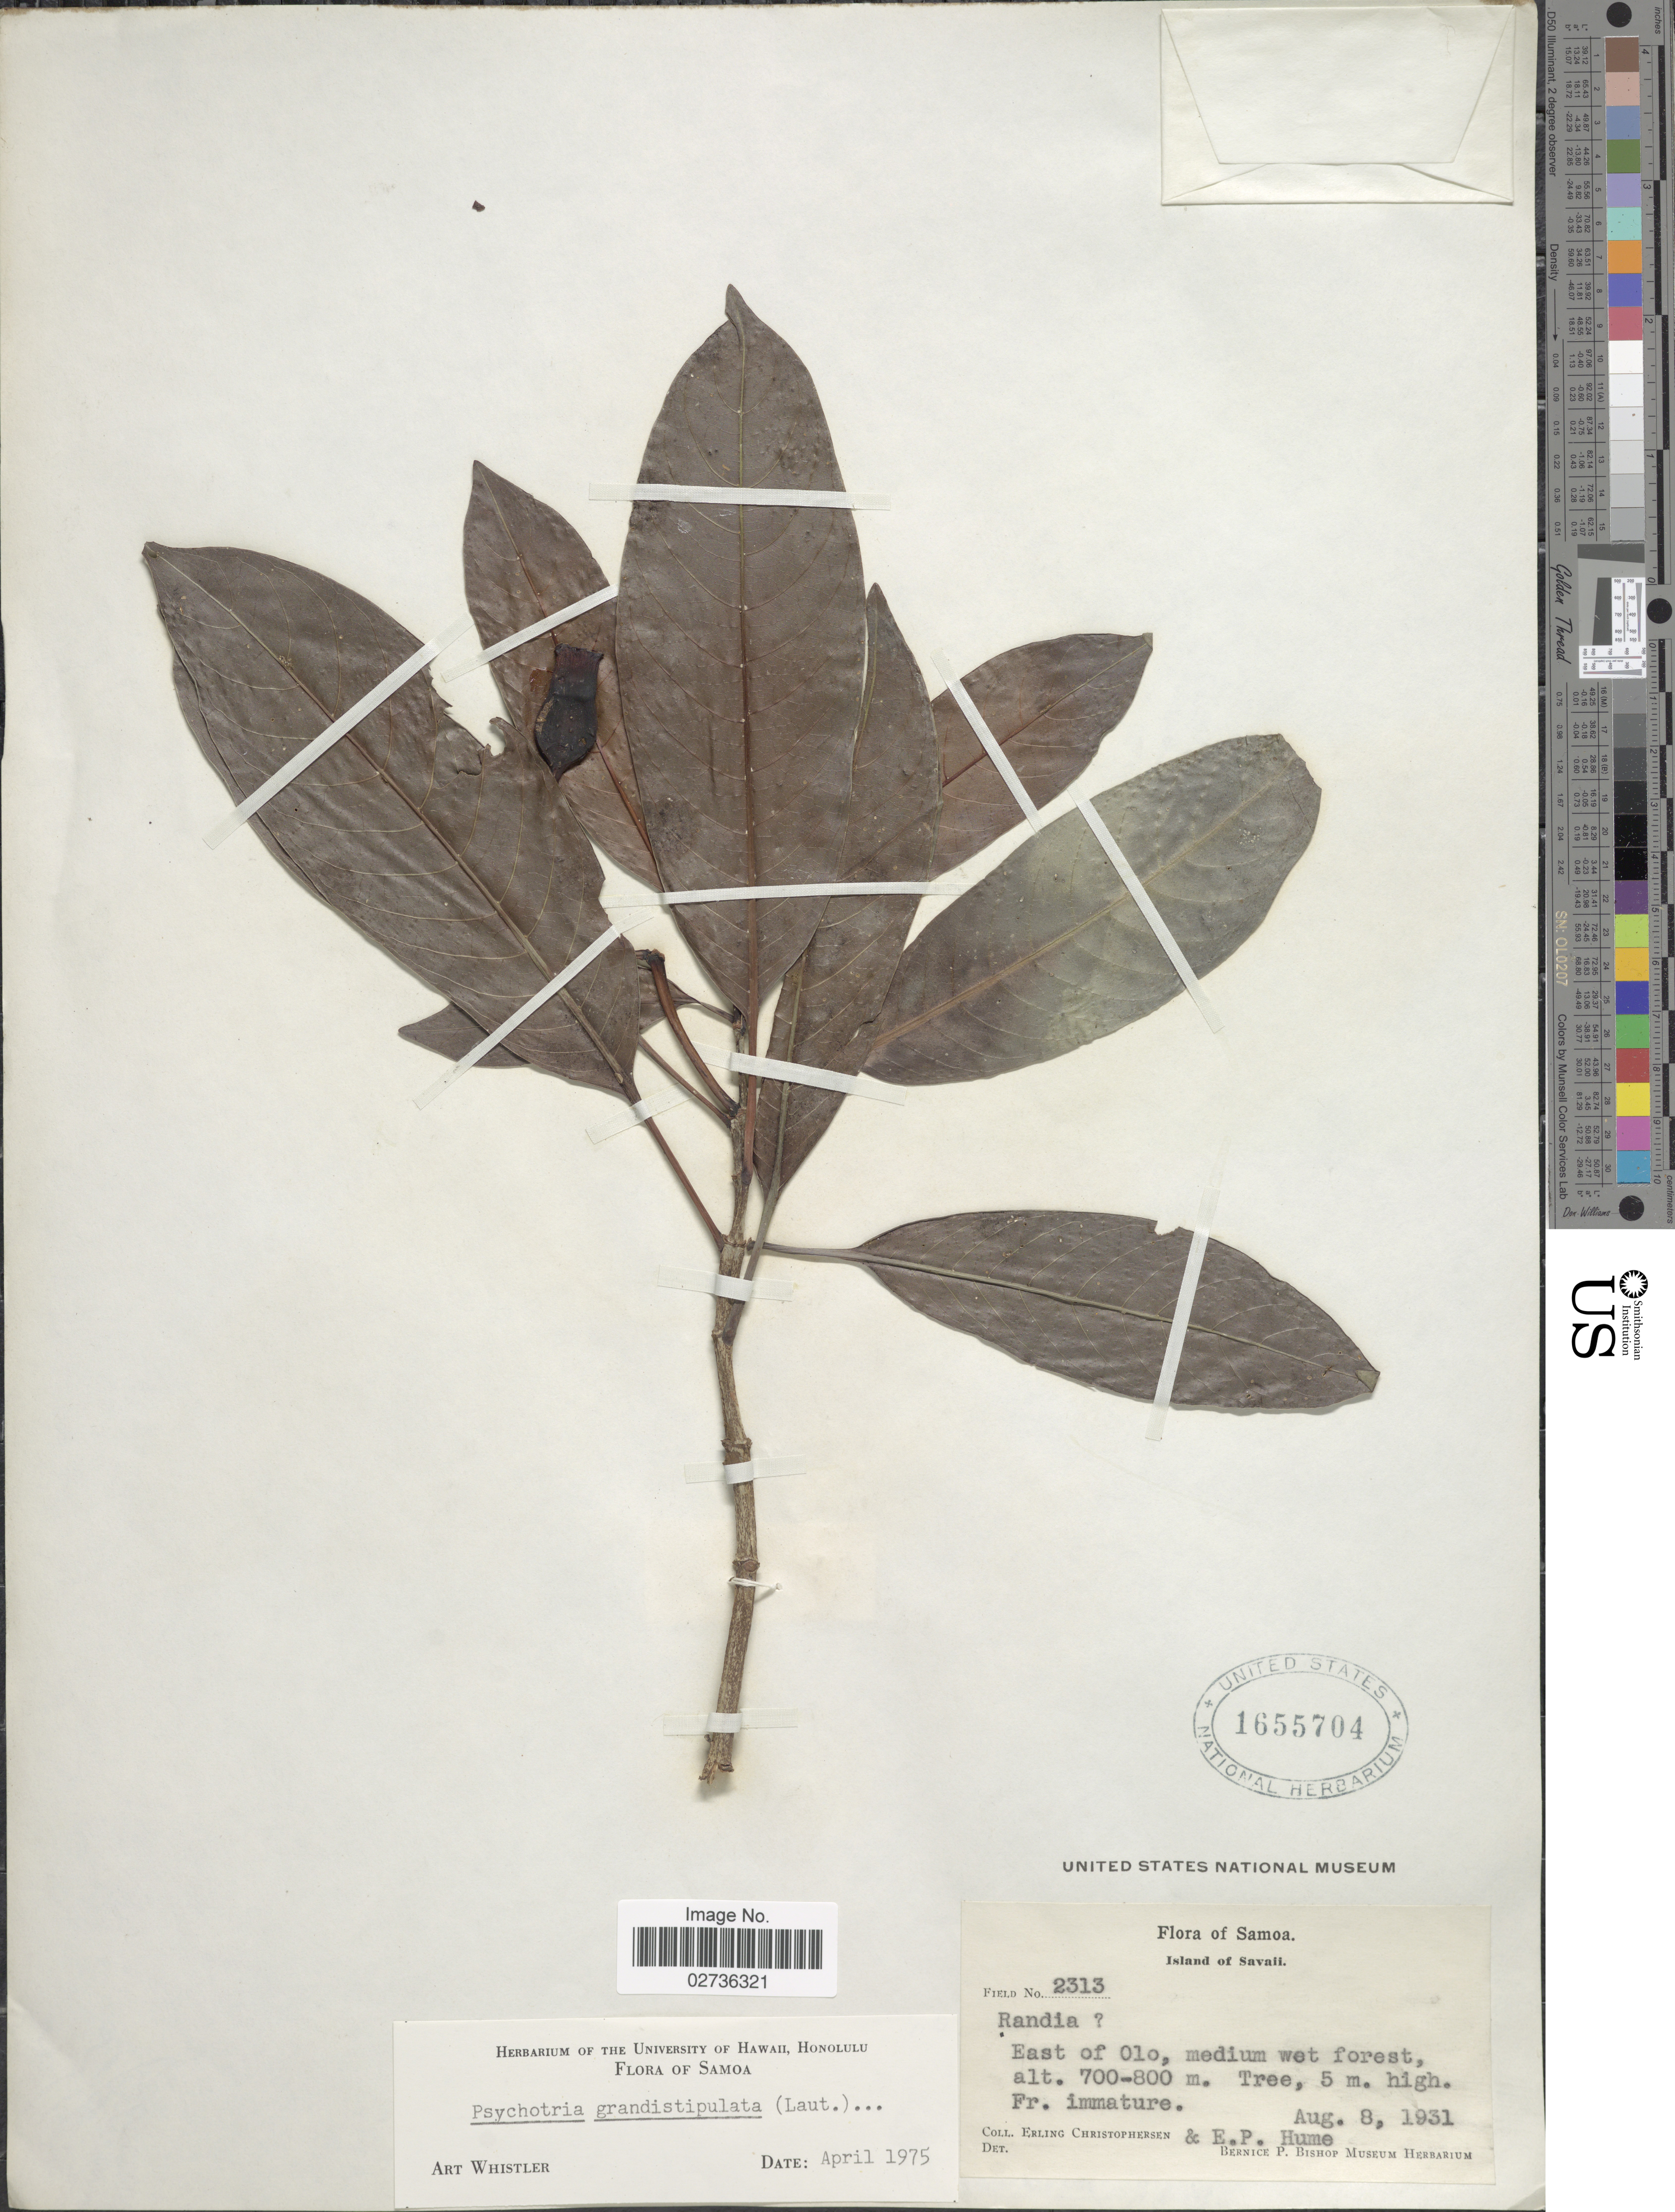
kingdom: Plantae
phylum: Tracheophyta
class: Magnoliopsida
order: Gentianales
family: Rubiaceae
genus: Psychotria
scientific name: Psychotria grandistipula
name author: Standl.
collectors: E. Christophersen & E. P. Hume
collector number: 2313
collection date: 1931-08-08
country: Samoa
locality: Samoa. Island of Savaiii. East of Olo.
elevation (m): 700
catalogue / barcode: US 1655704